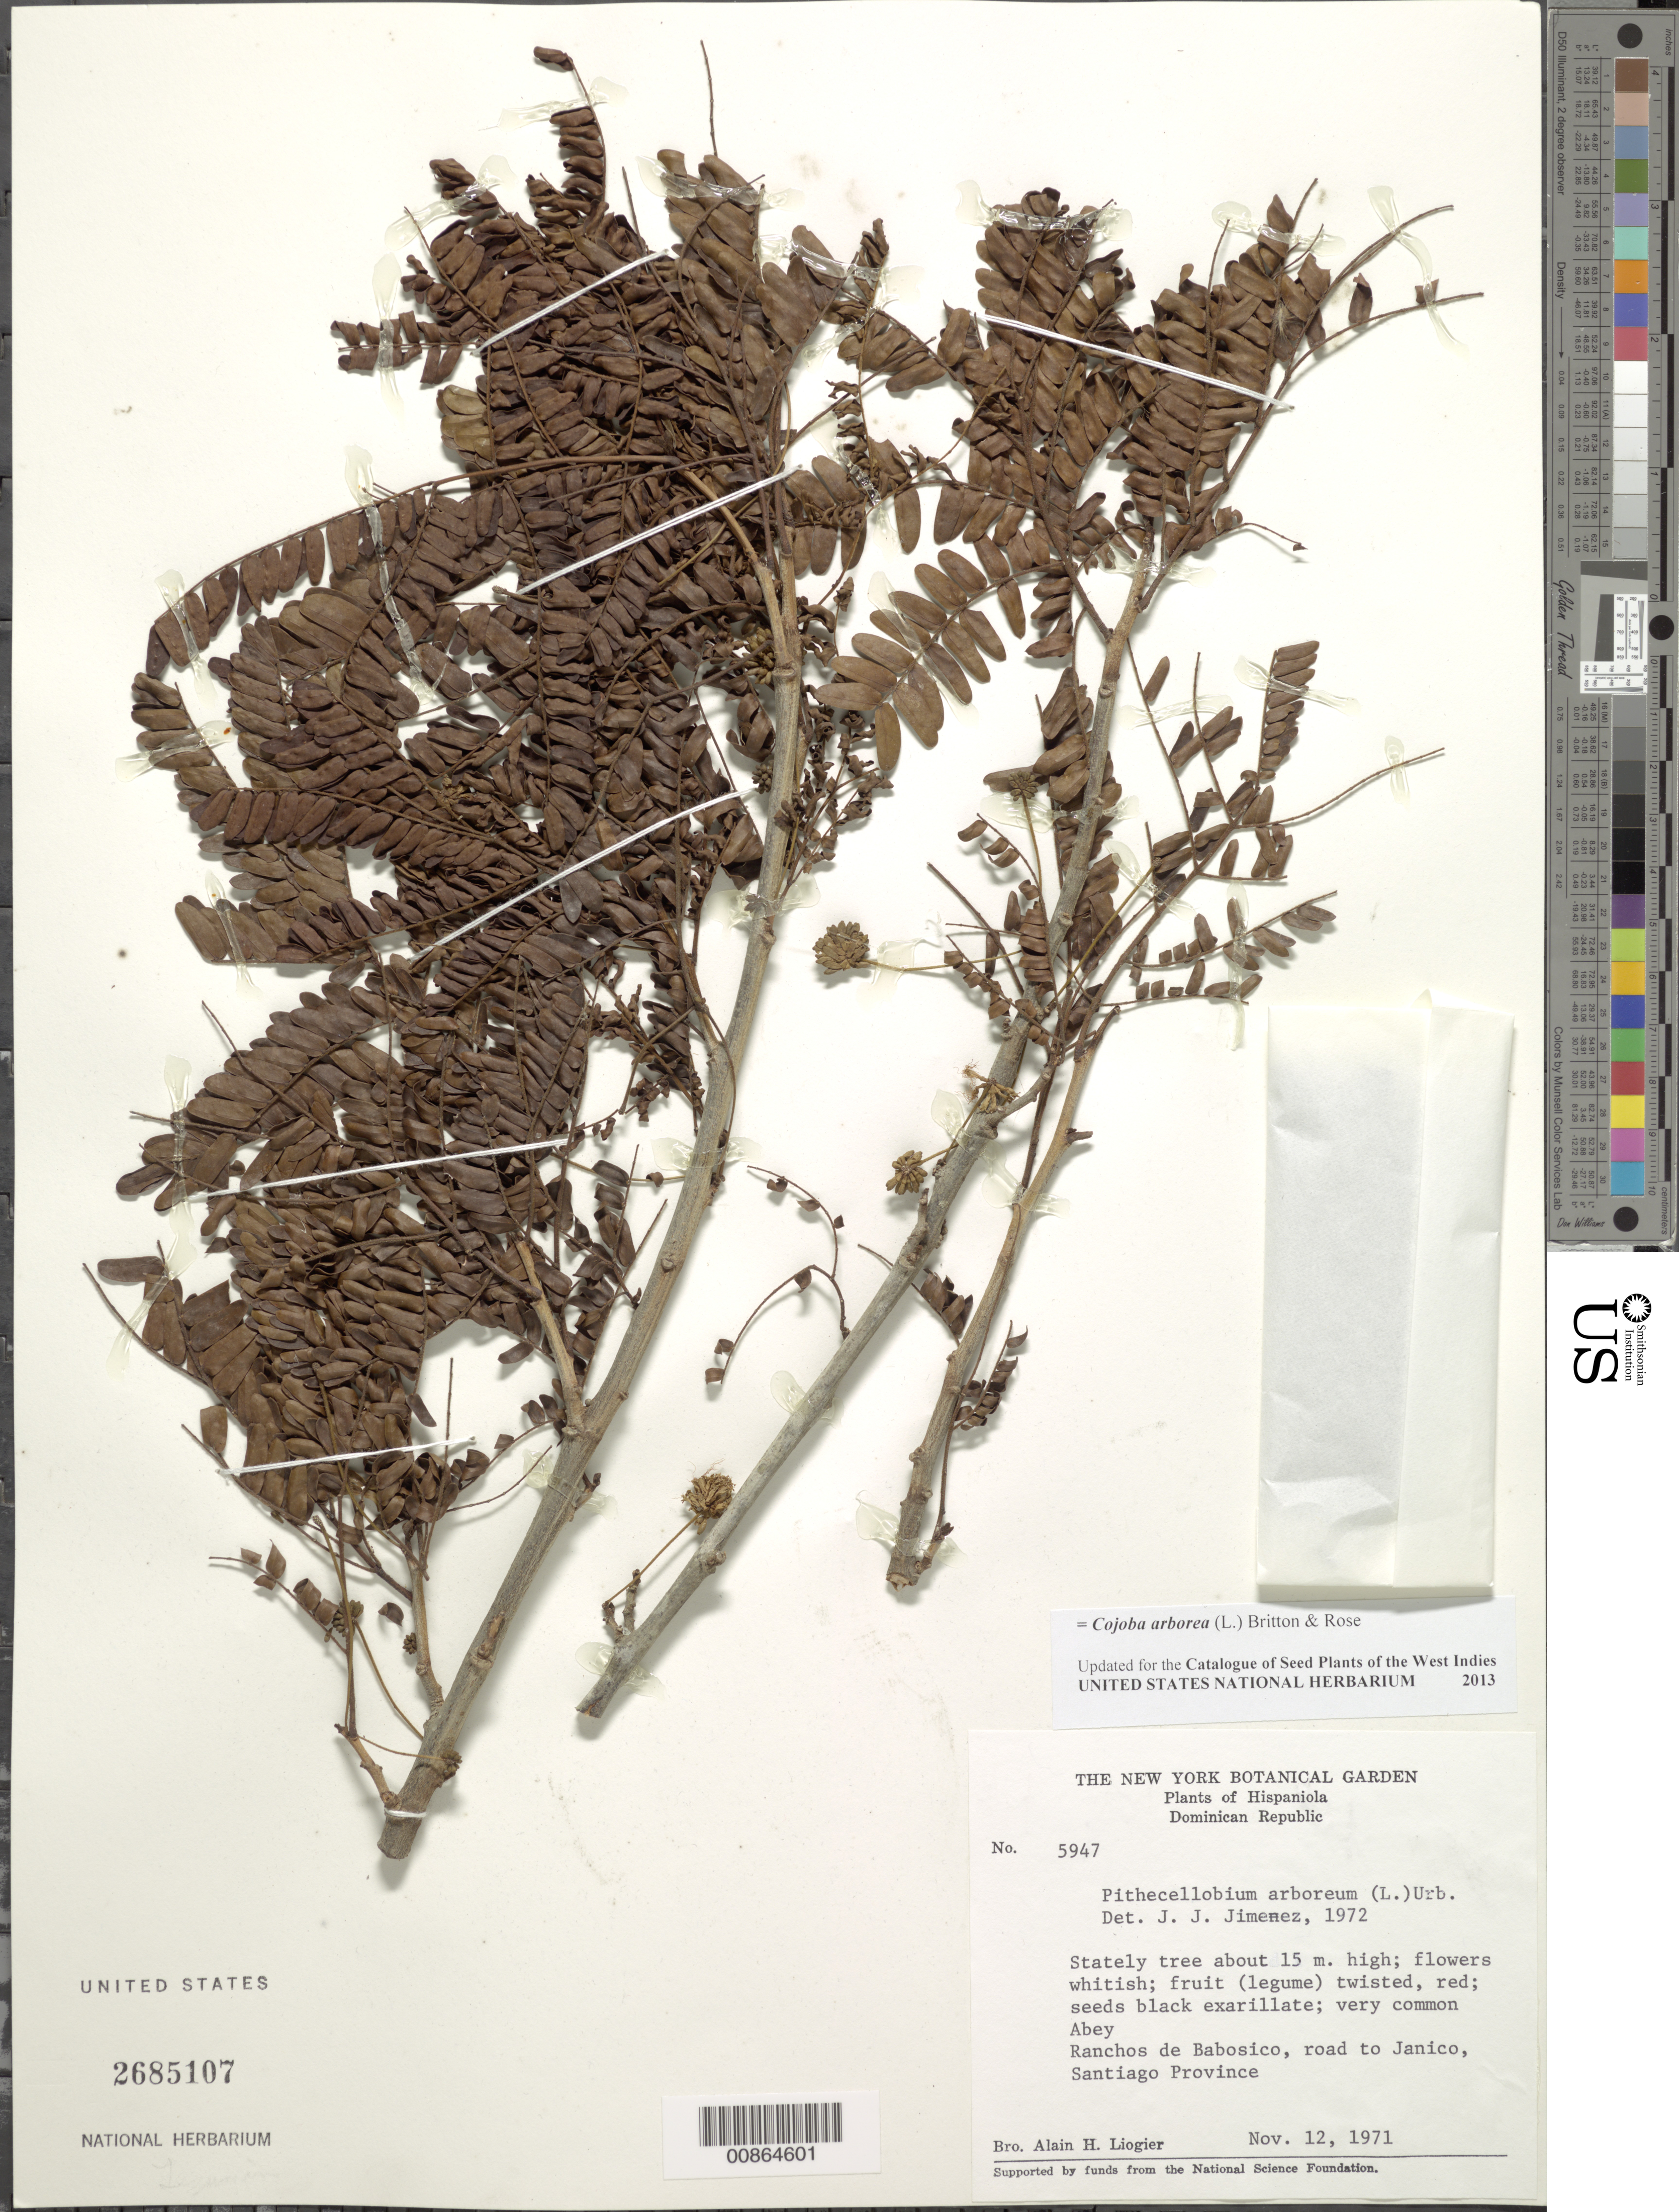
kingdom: Plantae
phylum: Tracheophyta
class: Magnoliopsida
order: Fabales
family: Fabaceae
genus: Cojoba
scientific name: Cojoba arborea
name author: (L.) Britton & Rose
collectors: A. H. Liogier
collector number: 5947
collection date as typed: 12 Nov 1971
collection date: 1971-11-12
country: Dominican Republic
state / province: Santiago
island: Hispaniola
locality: Ranchos de Babosico, road to Janico.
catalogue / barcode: US 2685107